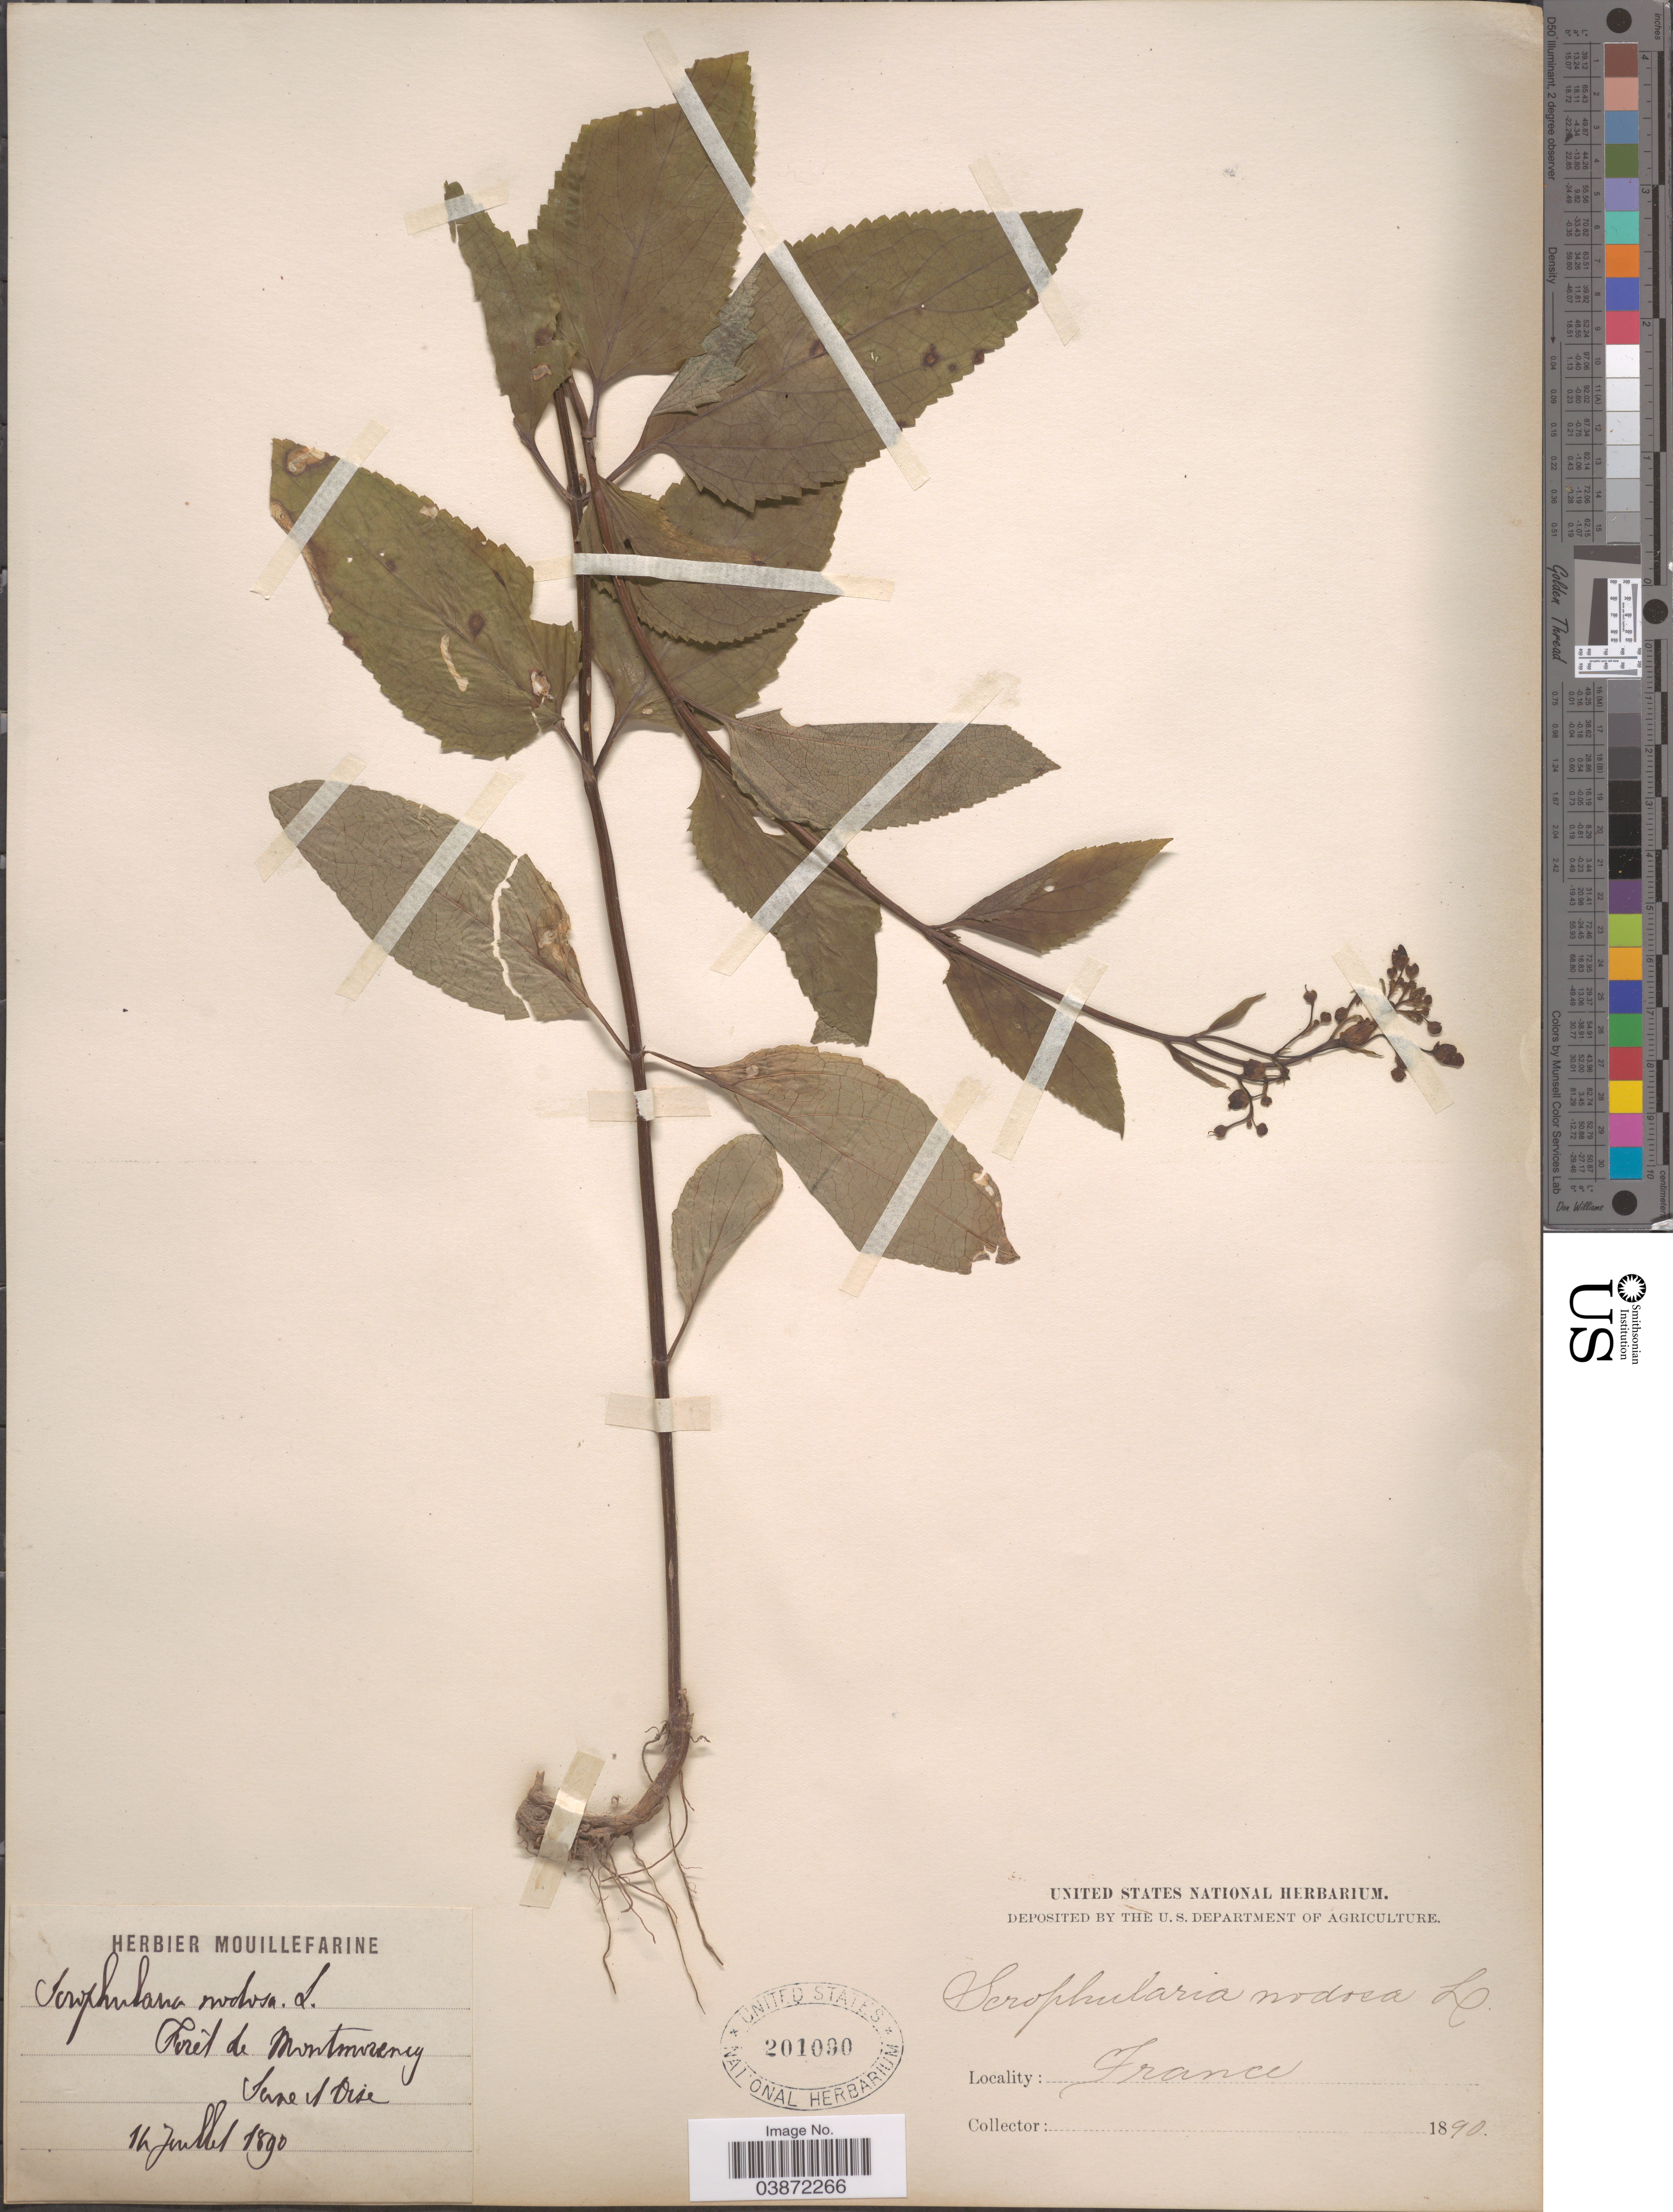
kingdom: Plantae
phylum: Tracheophyta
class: Magnoliopsida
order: Lamiales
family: Scrophulariaceae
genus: Scrophularia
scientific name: Scrophularia nodosa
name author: L.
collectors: ex herb. Mouillefarine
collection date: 1890-07-14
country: France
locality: Forêt de Montmorency. Seine et Oise.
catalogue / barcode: US 201090